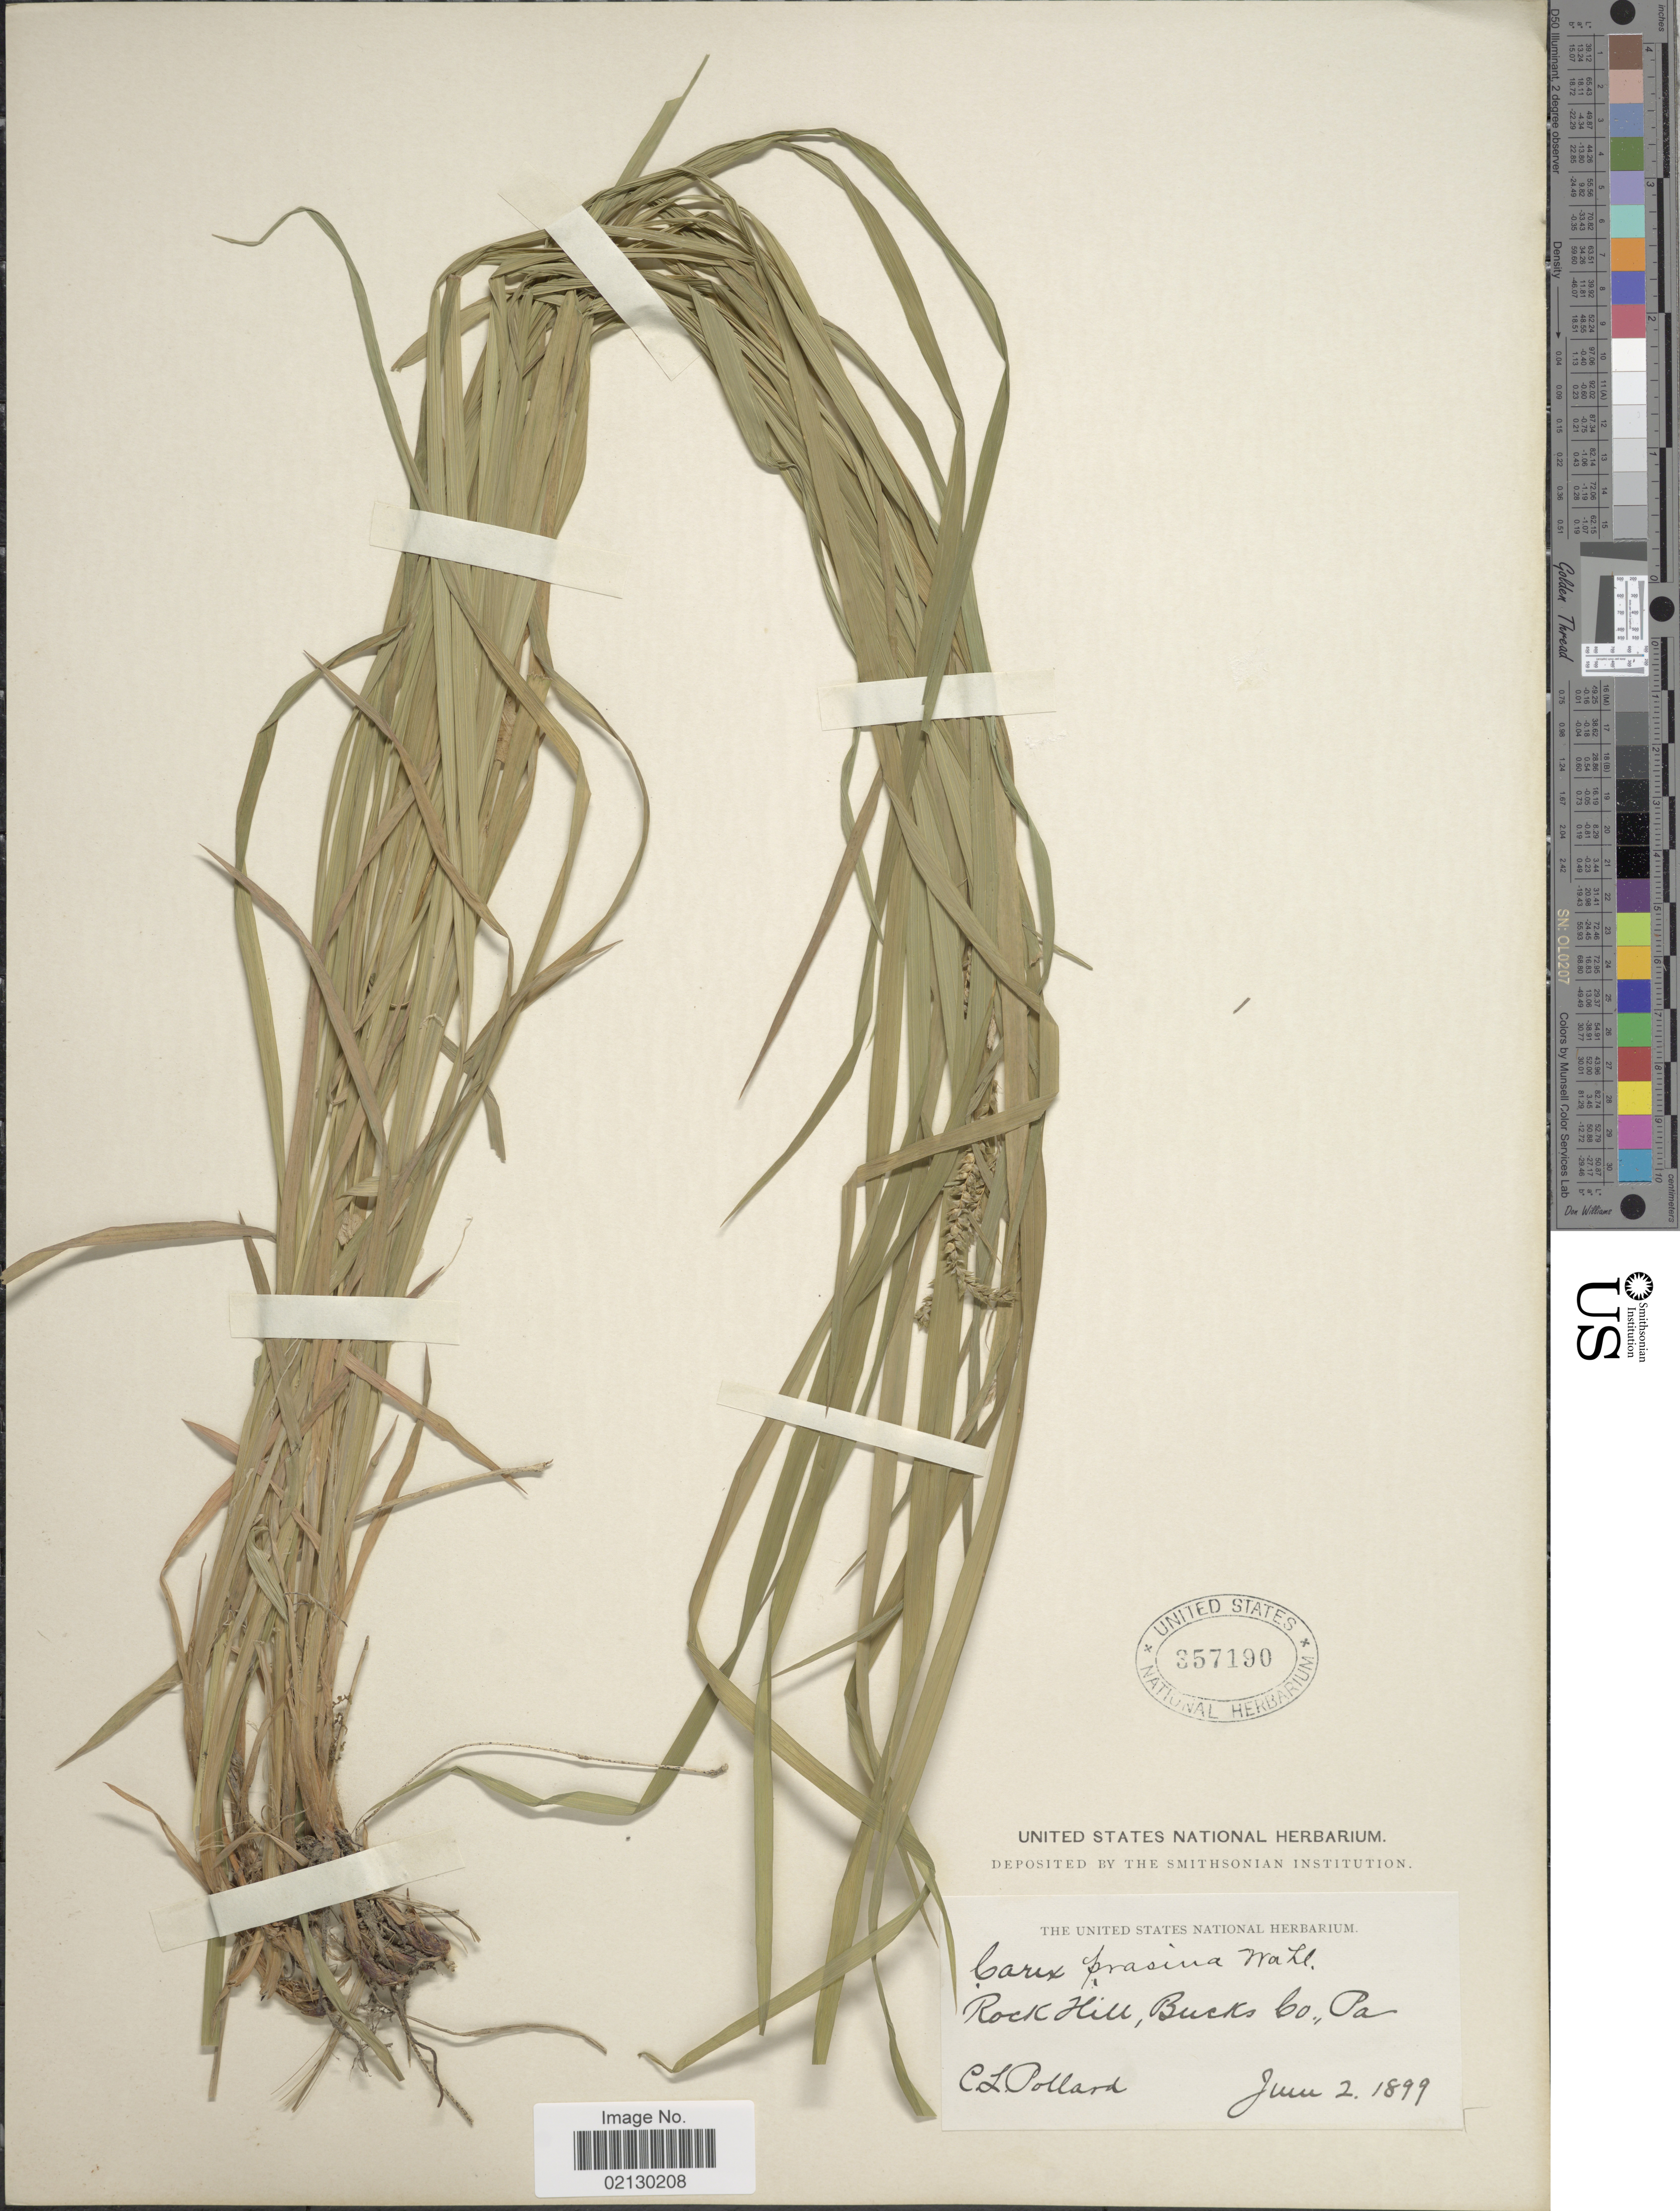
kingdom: Plantae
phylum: Tracheophyta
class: Liliopsida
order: Poales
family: Cyperaceae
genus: Carex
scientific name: Carex prasina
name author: Wahlenb.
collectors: C. L. Pollard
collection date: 1899-06-02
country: United States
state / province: Pennsylvania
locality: Rock Hill, Bucks Co.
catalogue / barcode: US 357190